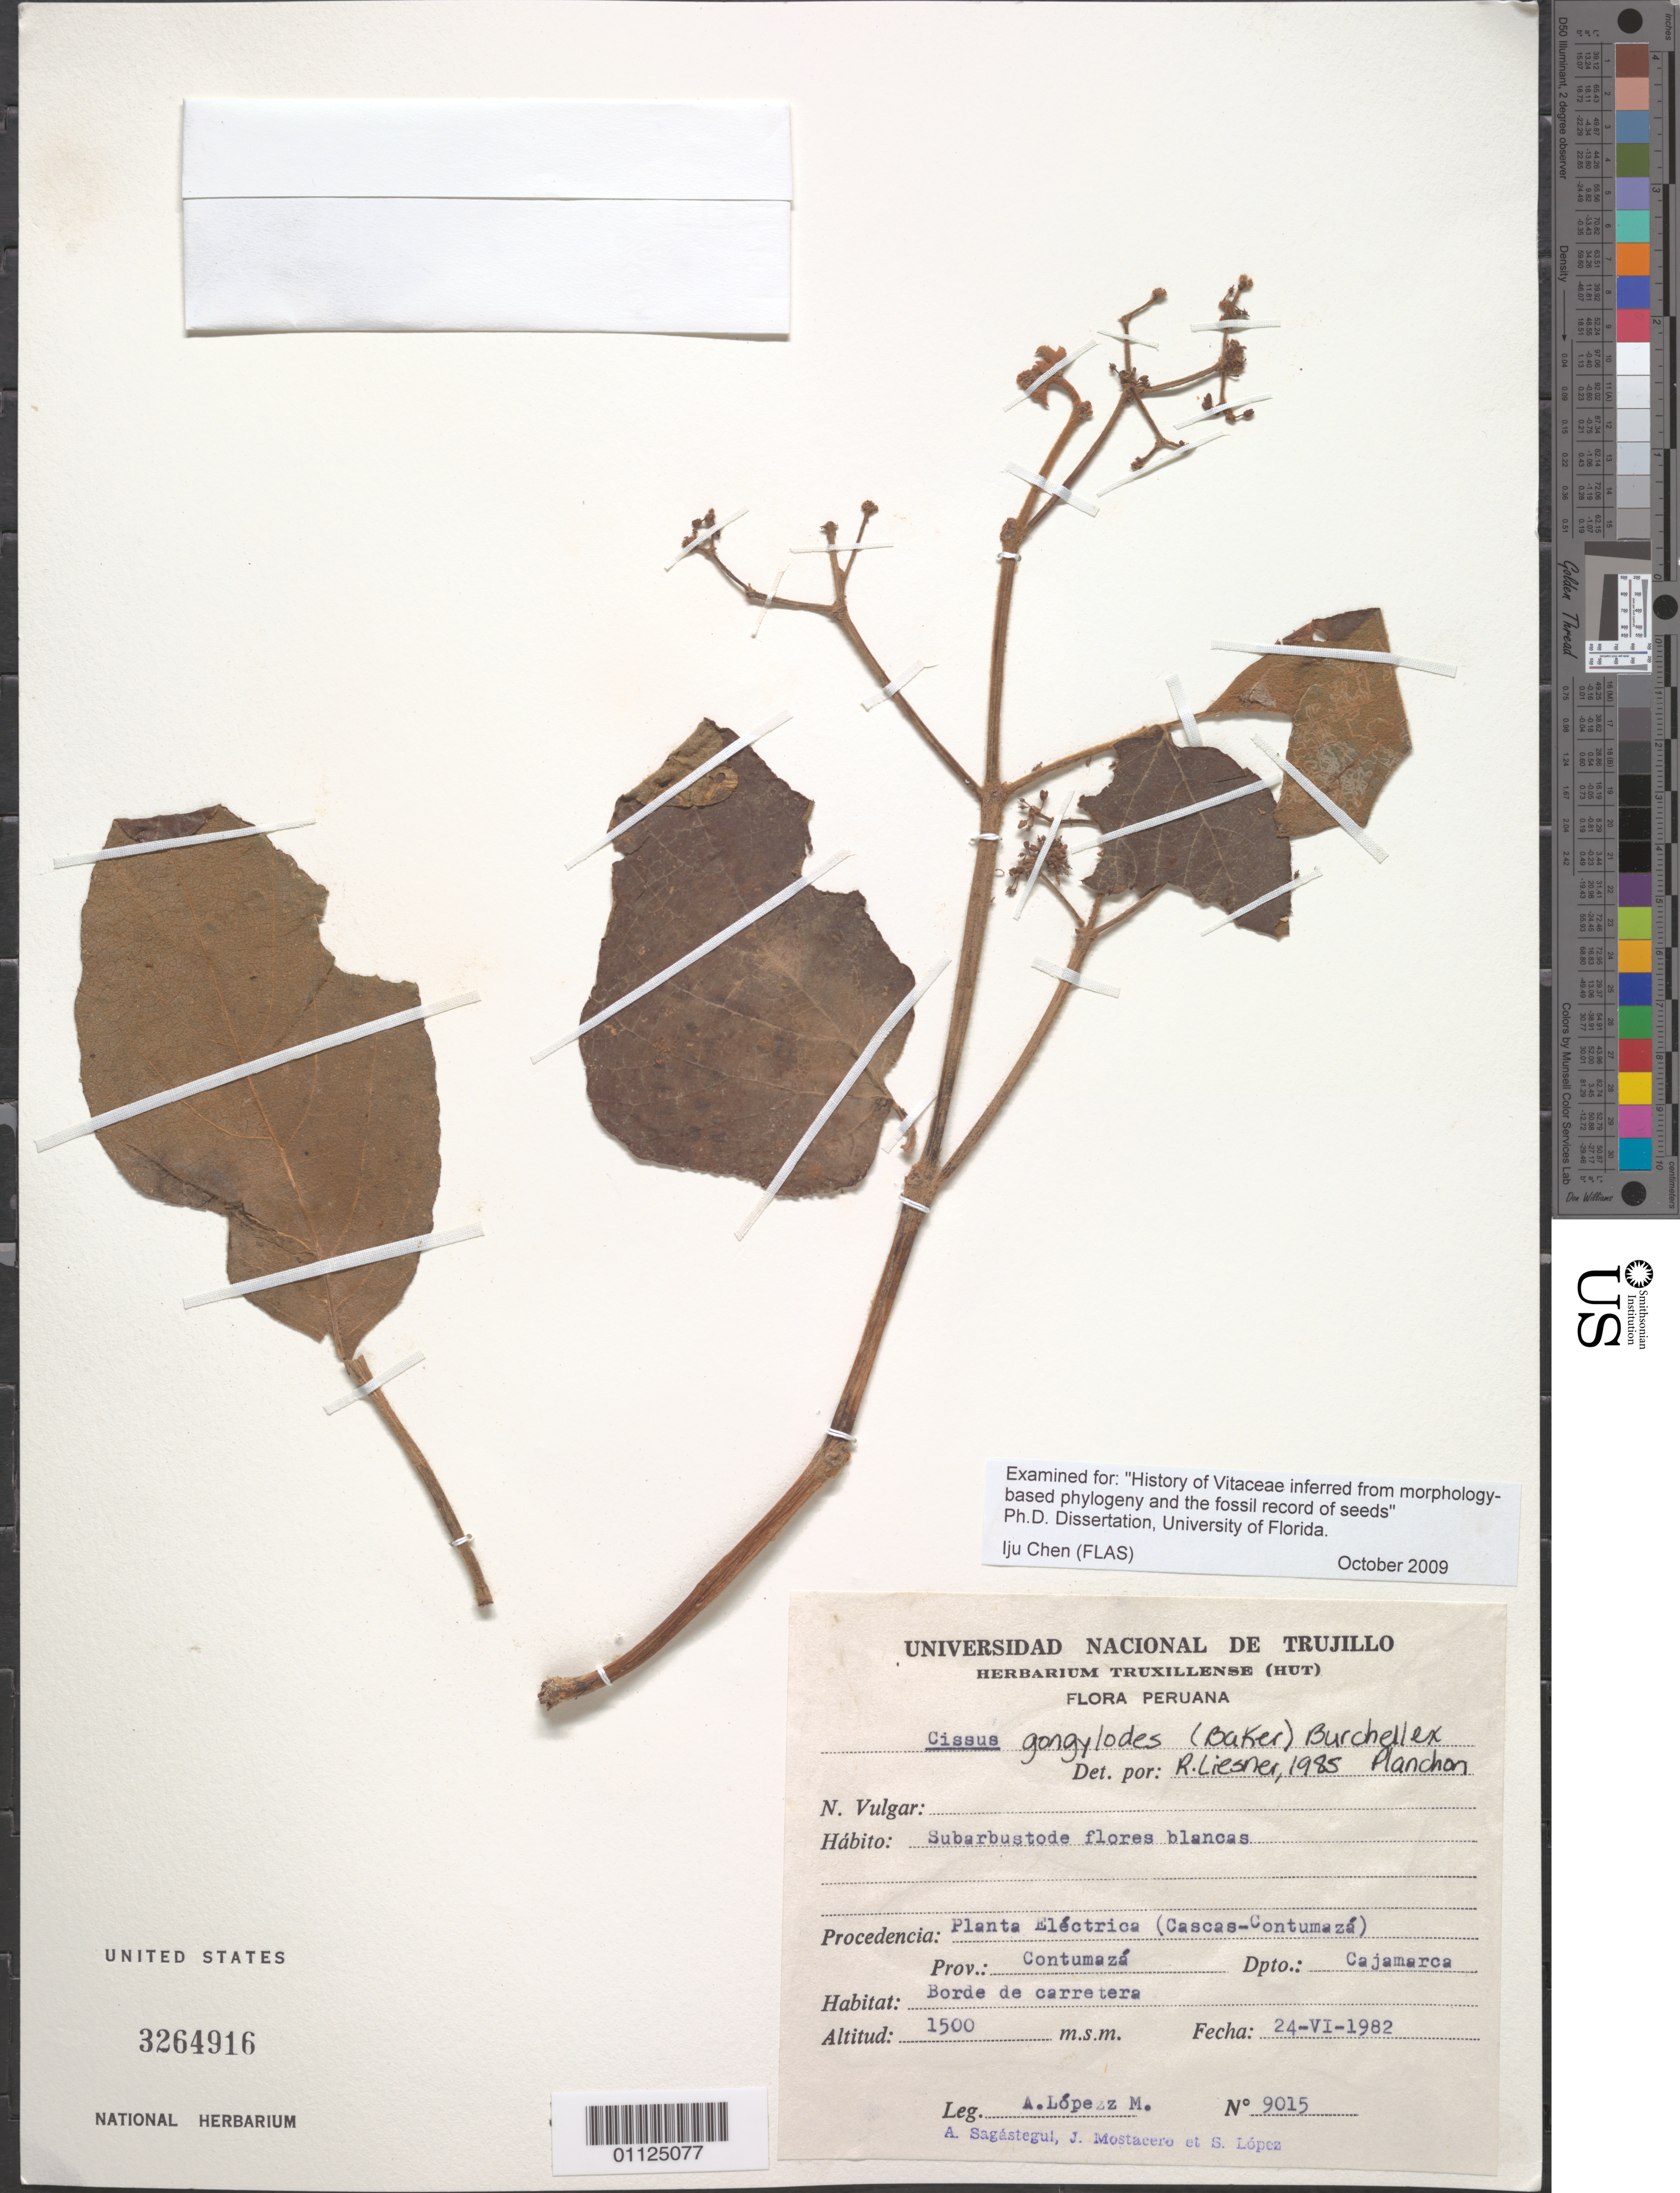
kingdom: Plantae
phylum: Tracheophyta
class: Magnoliopsida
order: Vitales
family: Vitaceae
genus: Cissus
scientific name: Cissus gongylodes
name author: (Burch. & Baker) Planch.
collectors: A. López M., A. Sagástegui A., J. Mostacero & S. Lopez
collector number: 9015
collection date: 1982-06-24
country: Peru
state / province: Cajamarca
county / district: Contumazá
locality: Dpto Cajamarca.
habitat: Subarbustode flores blancas. Borde de carretera.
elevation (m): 1500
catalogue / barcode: US 3264916